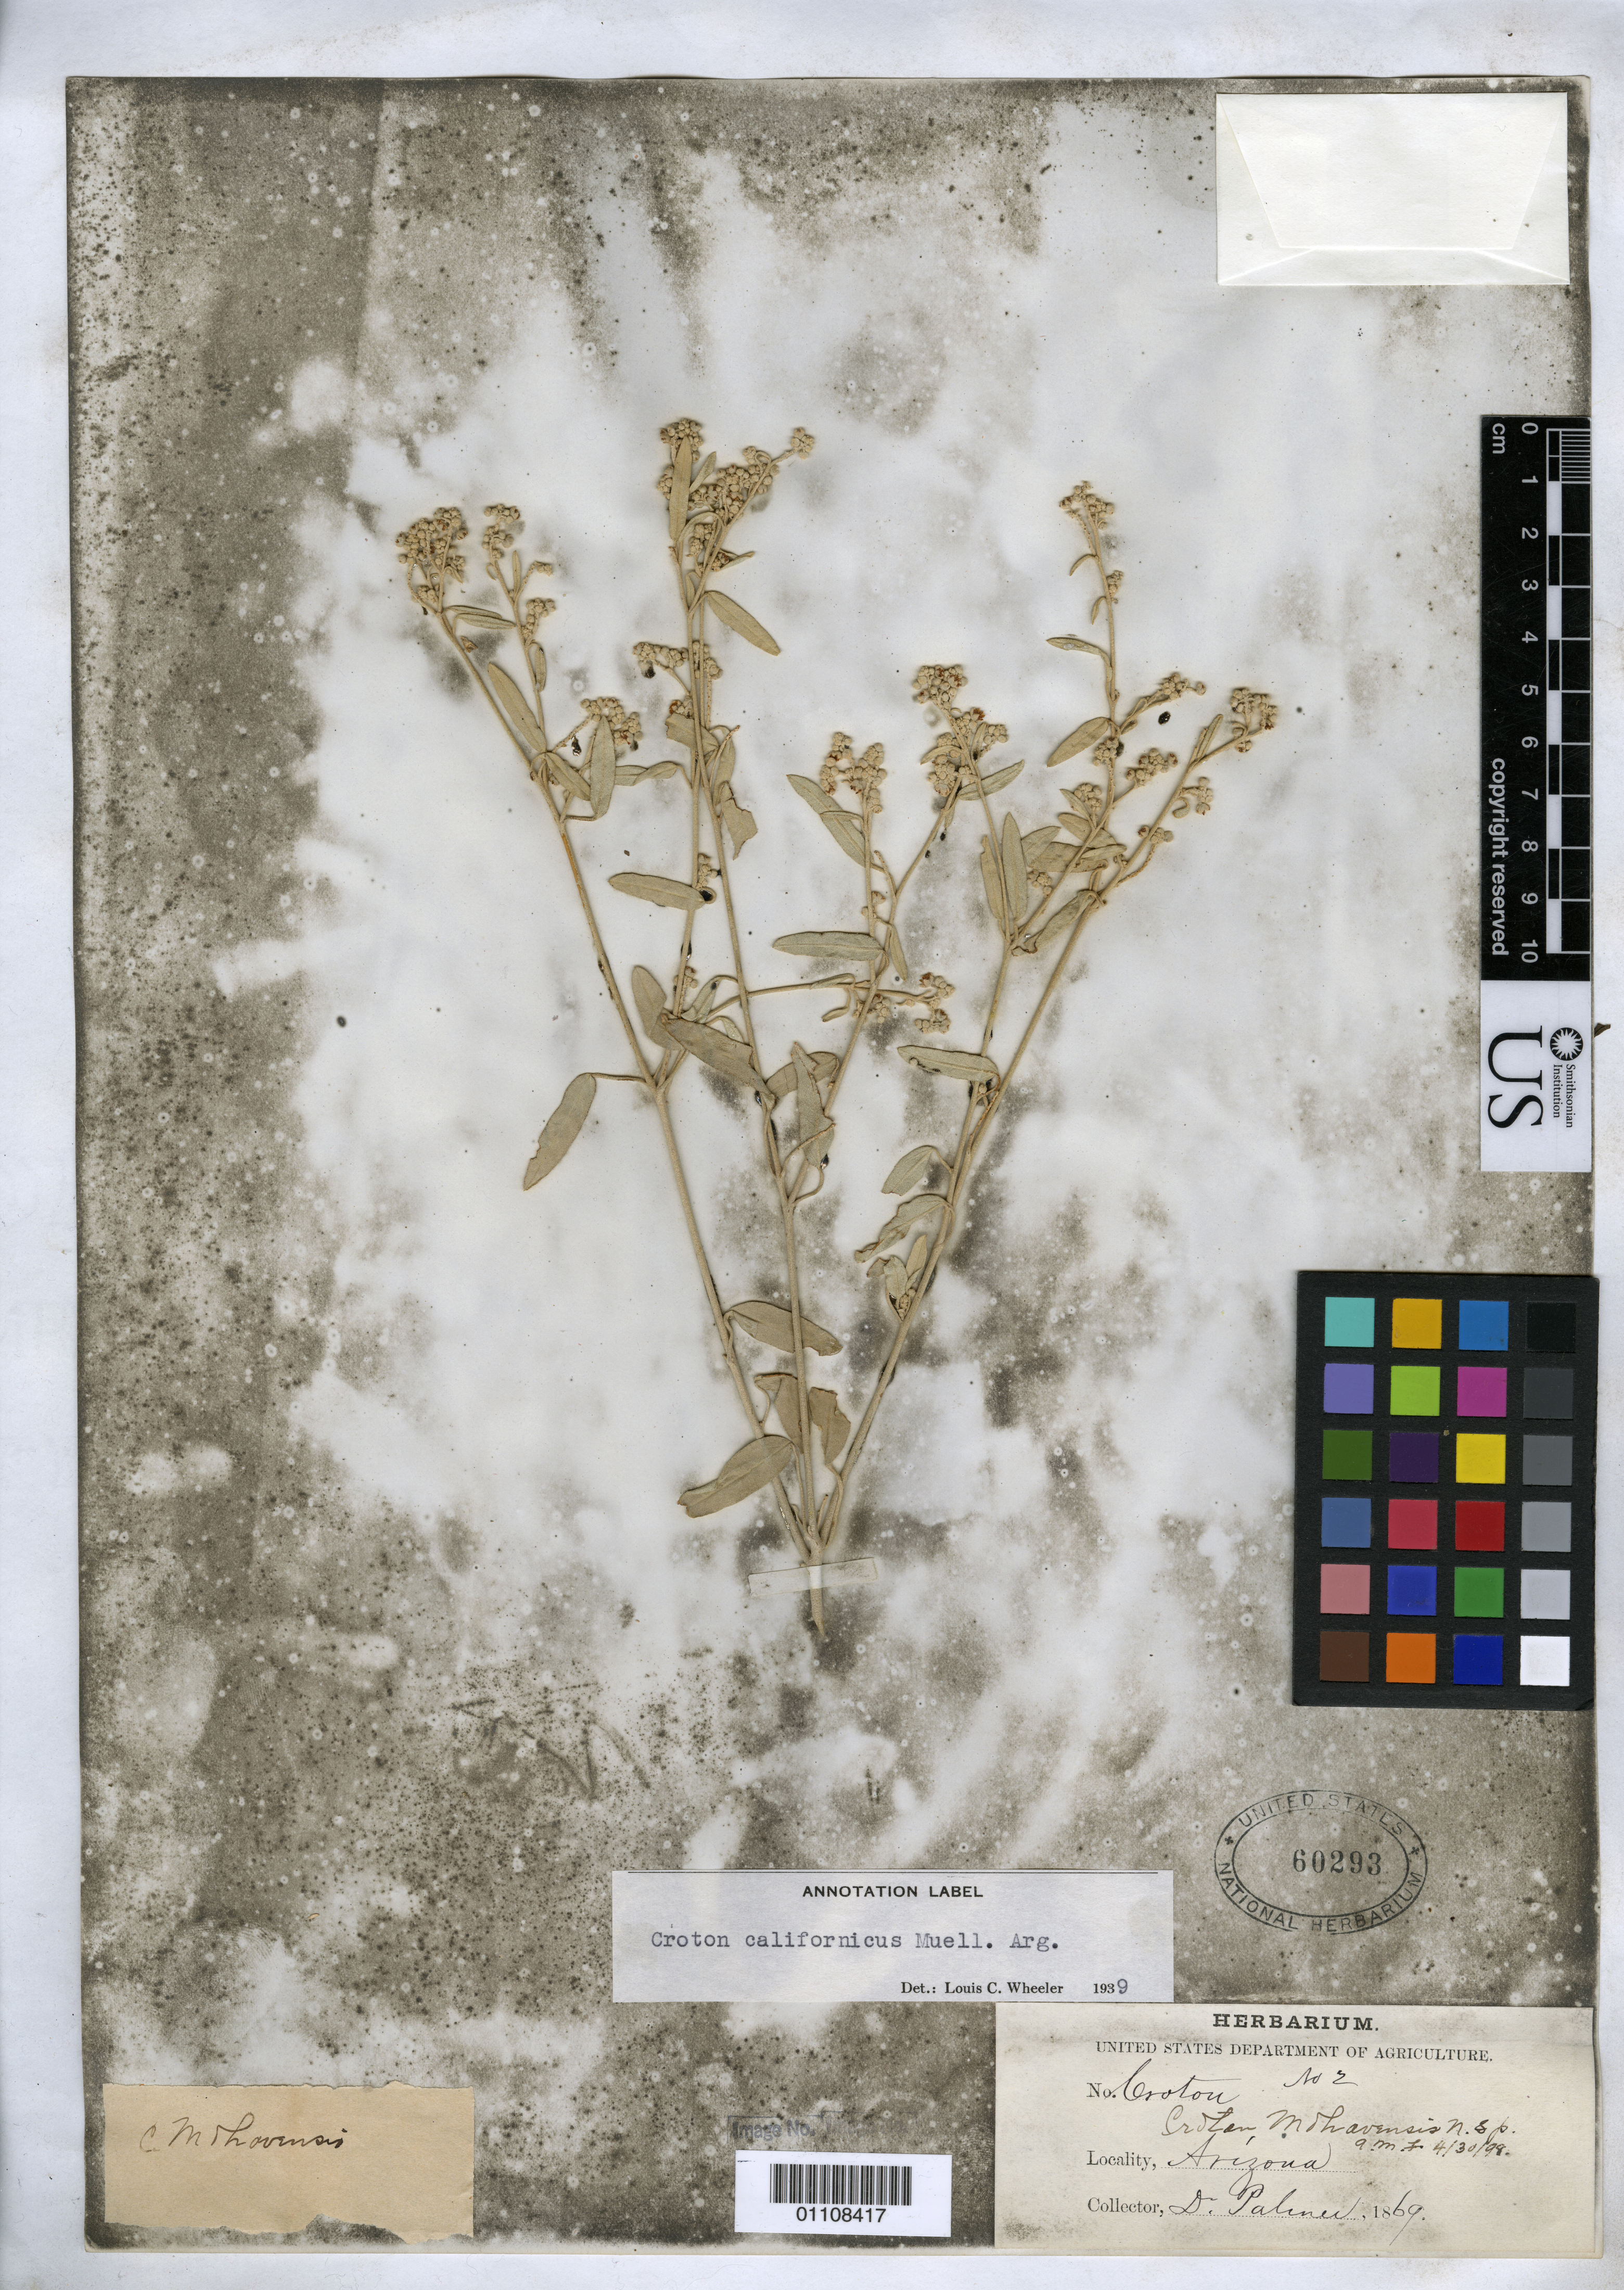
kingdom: Plantae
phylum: Tracheophyta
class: Magnoliopsida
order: Malpighiales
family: Euphorbiaceae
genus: Croton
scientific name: Croton californicus var. mohavensis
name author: A.M. Ferguson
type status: Syntype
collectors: E. Palmer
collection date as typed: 1869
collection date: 1869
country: United States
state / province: Arizona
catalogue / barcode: US 60293